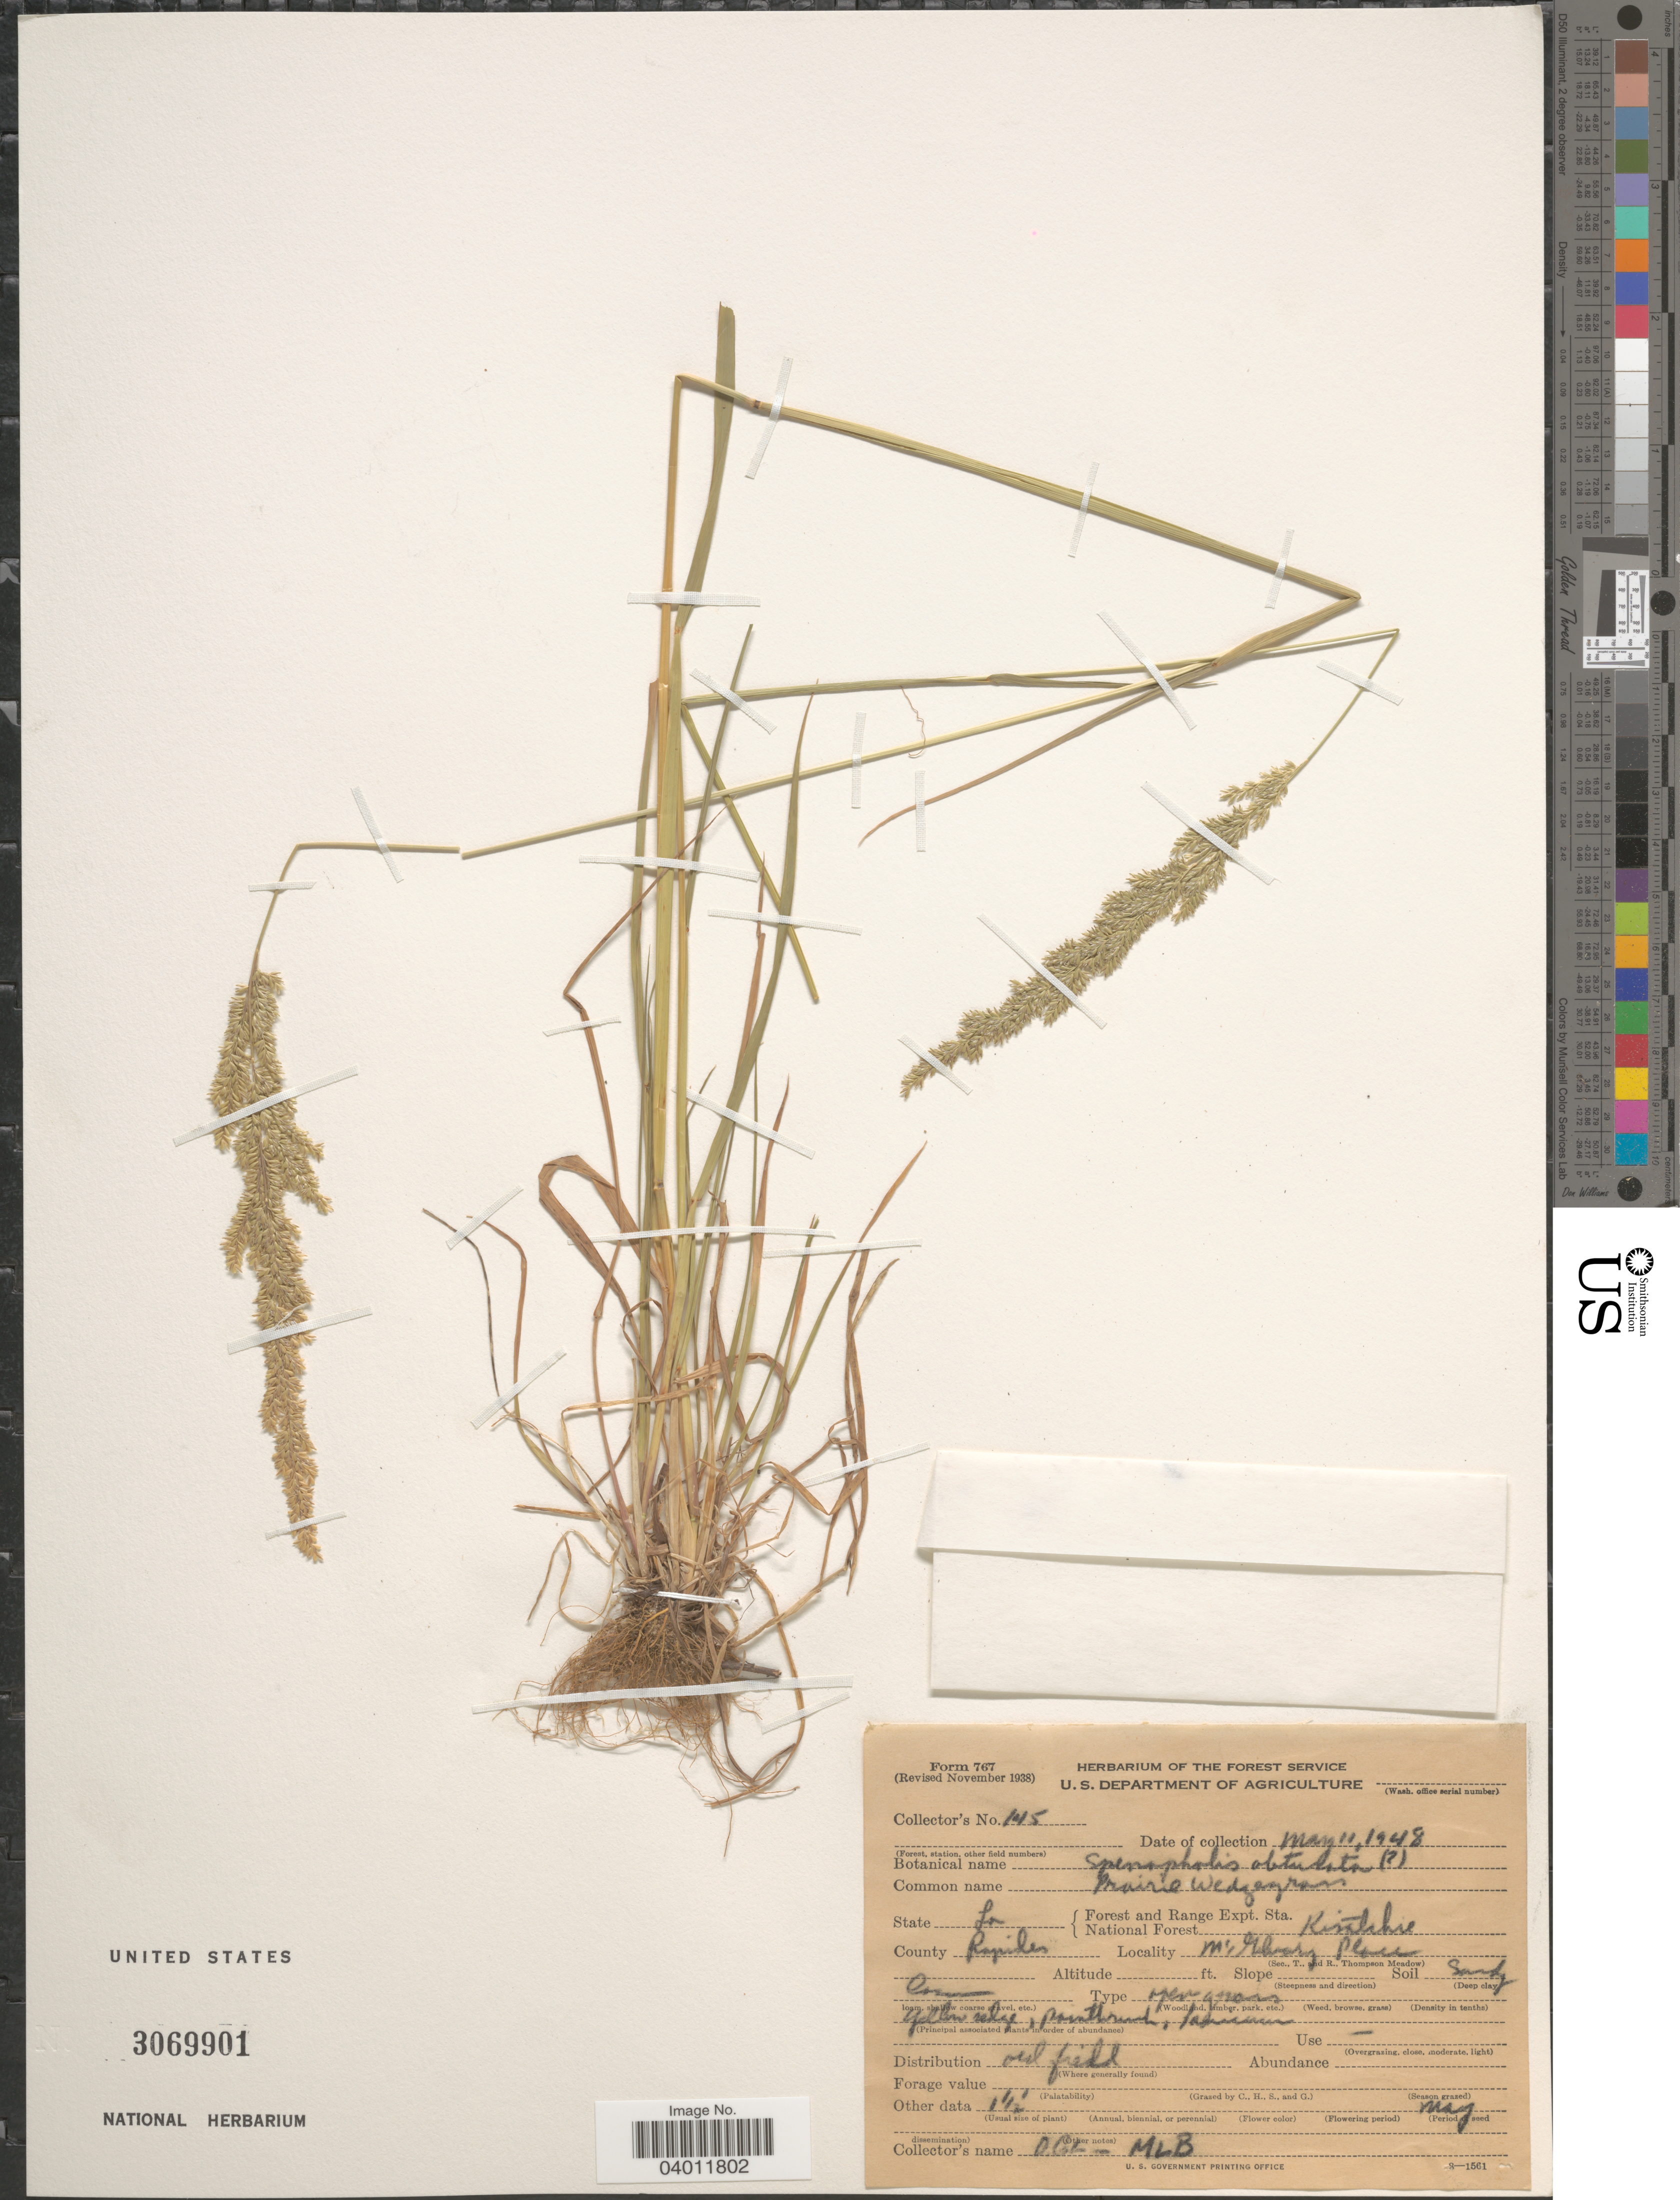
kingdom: Plantae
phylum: Tracheophyta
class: Liliopsida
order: Poales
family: Poaceae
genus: Sphenopholis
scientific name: Sphenopholis obtusata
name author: (Michx.) Scribn.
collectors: Collector illegible & M. L. B.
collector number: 145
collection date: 1948-05-11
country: United States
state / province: Louisiana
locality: Forest and Range Expt. Sta. National Forest Kisatchie. County Rapides. McGibary Place.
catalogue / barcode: US 3069901